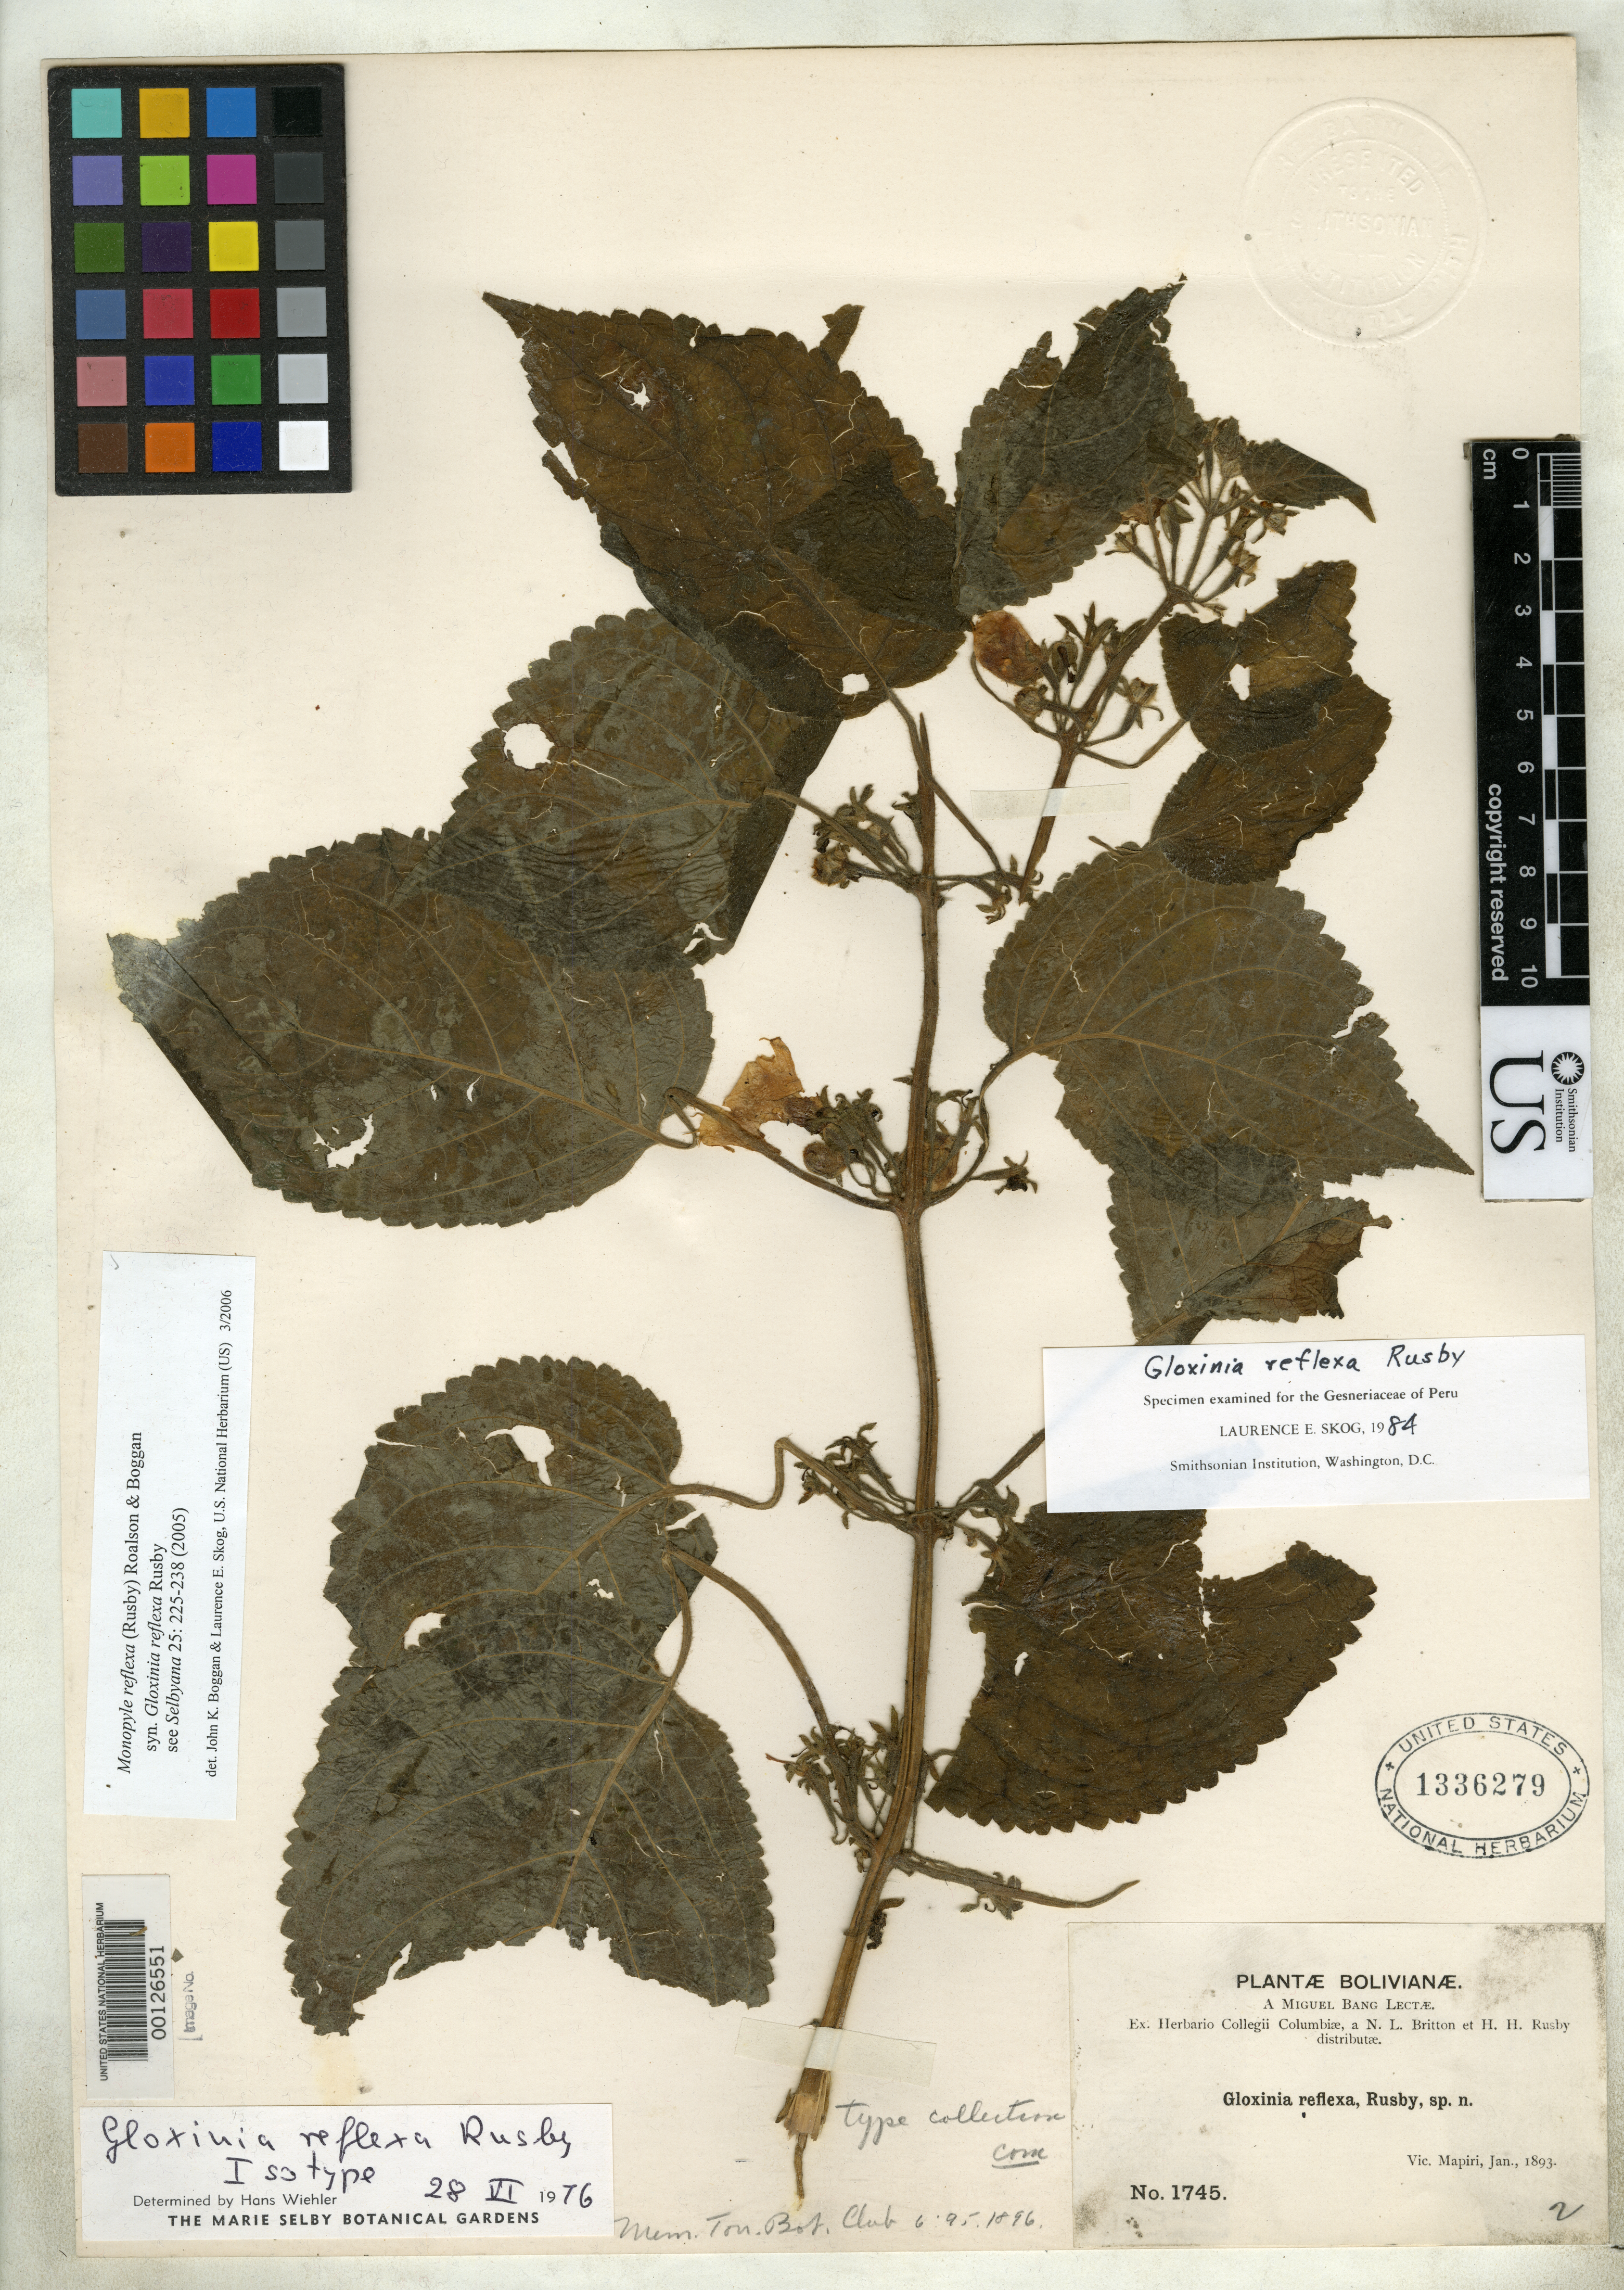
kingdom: Plantae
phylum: Tracheophyta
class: Magnoliopsida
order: Lamiales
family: Gesneriaceae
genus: Gloxinia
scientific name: Gloxinia reflexa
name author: Rusby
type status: Isotype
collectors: M. Bang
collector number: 1745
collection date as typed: Jan 1893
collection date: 1893-01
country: Bolivia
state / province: La Paz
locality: Mapiri vicinity.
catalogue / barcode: US 1336279